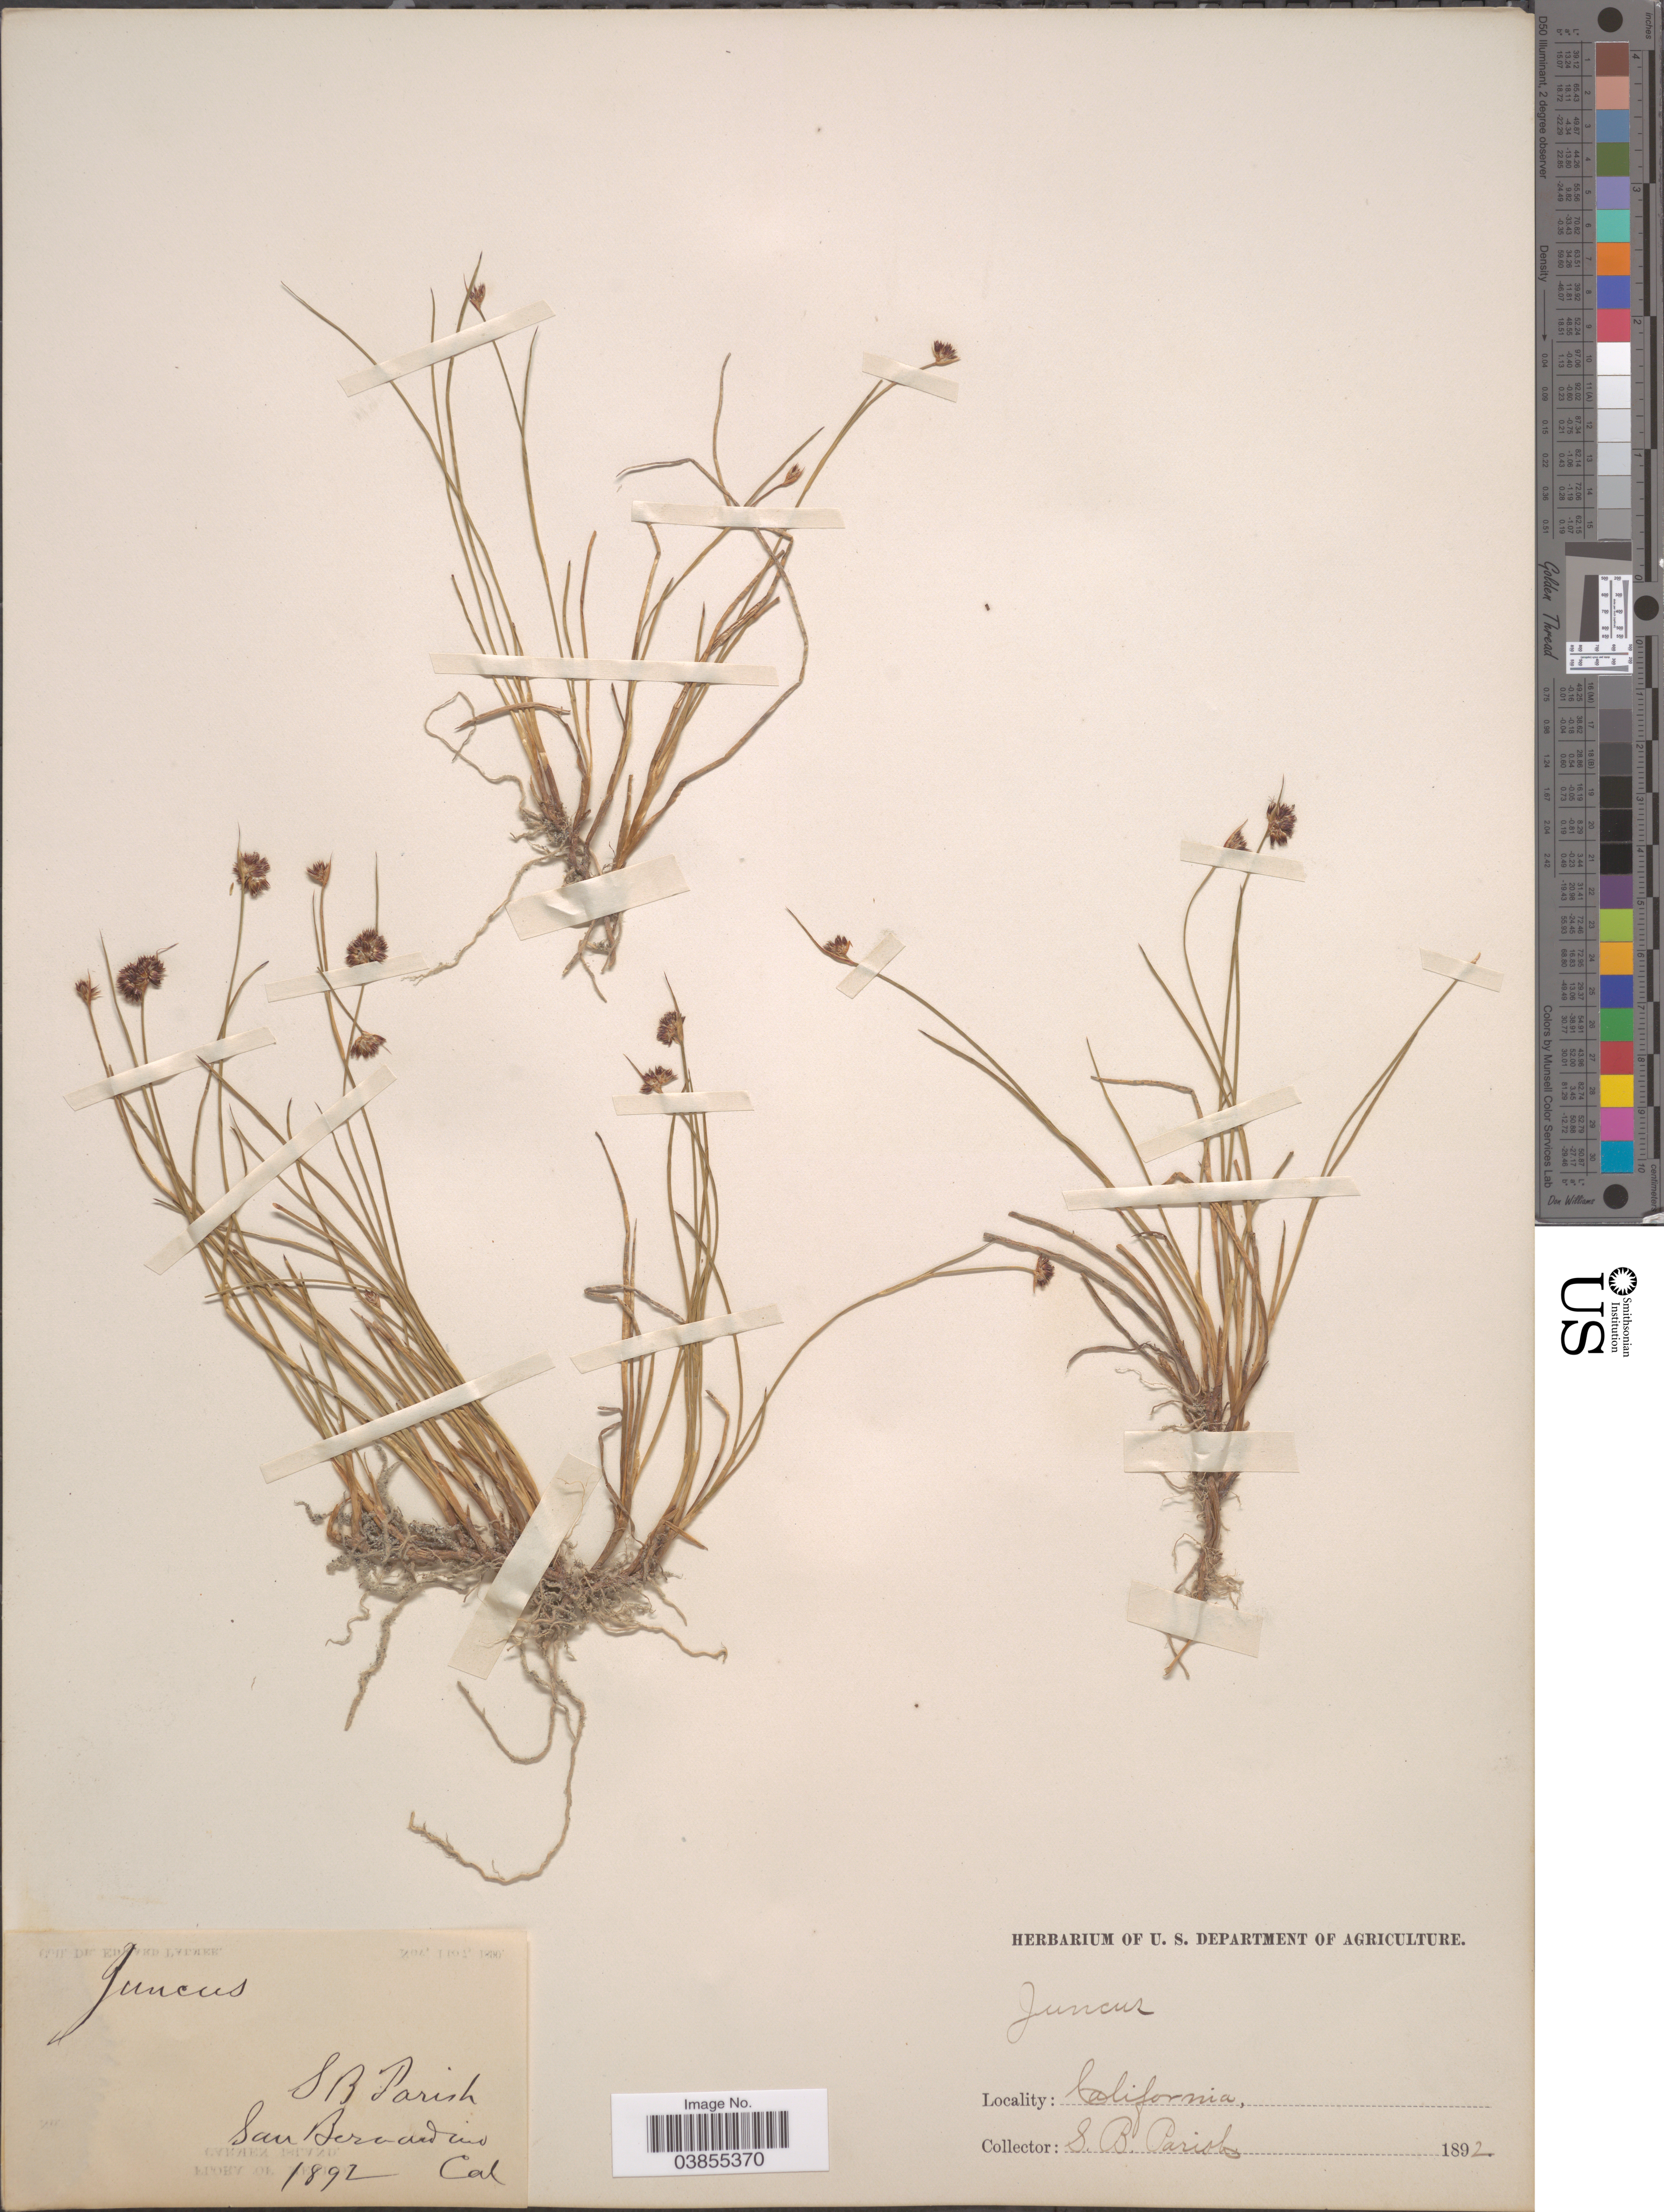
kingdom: Plantae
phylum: Tracheophyta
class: Liliopsida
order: Poales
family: Juncaceae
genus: Juncus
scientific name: Juncus nevadensis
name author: S. Watson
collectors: S. B. Parish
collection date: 1892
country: United States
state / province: California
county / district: San Bernardino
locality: San Bernardino.